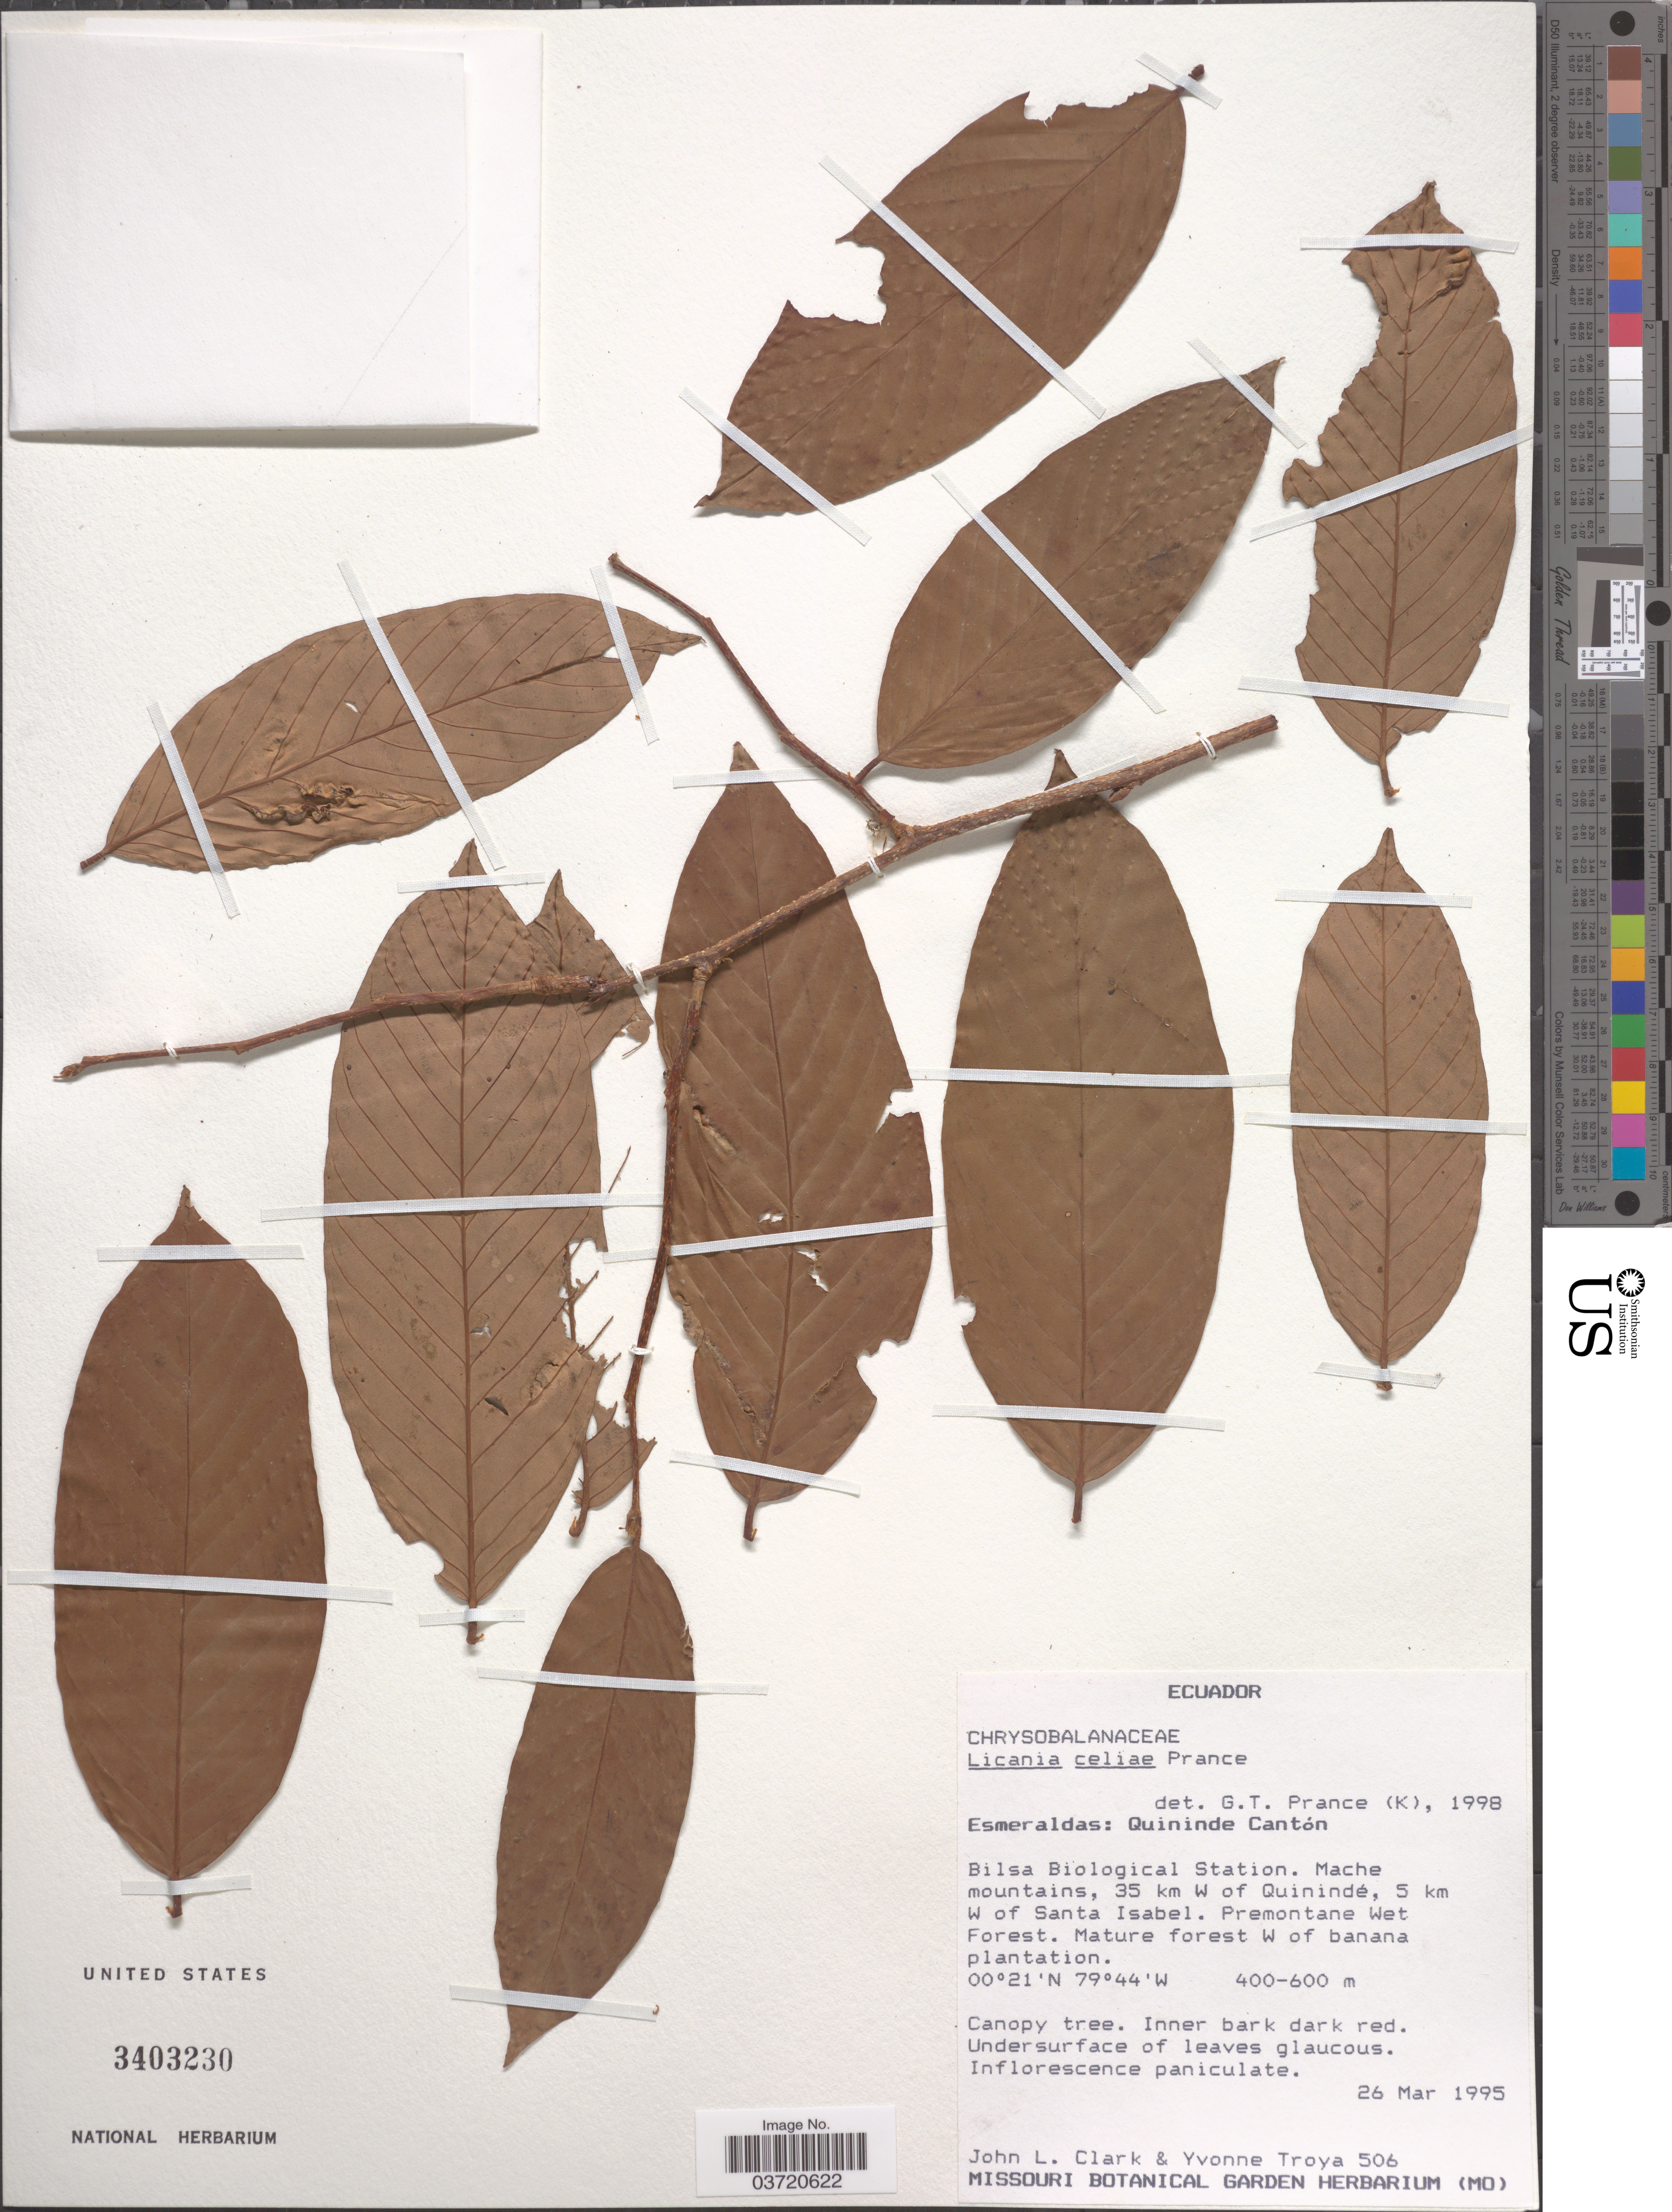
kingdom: Plantae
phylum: Tracheophyta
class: Magnoliopsida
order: Malpighiales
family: Chrysobalanaceae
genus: Moquilea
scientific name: Moquilea celiae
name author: (Prance) Sothers & Prance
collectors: J. L. Clark & Y. Troya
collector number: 506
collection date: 1995-03-26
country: Ecuador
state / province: Esmeraldas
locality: Quininde Cantón. Bilsa Biological Station. Mache mountains, 35 km W of Quinindé, 5 km W of Santa Isabel.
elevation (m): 400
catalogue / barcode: US 3403230